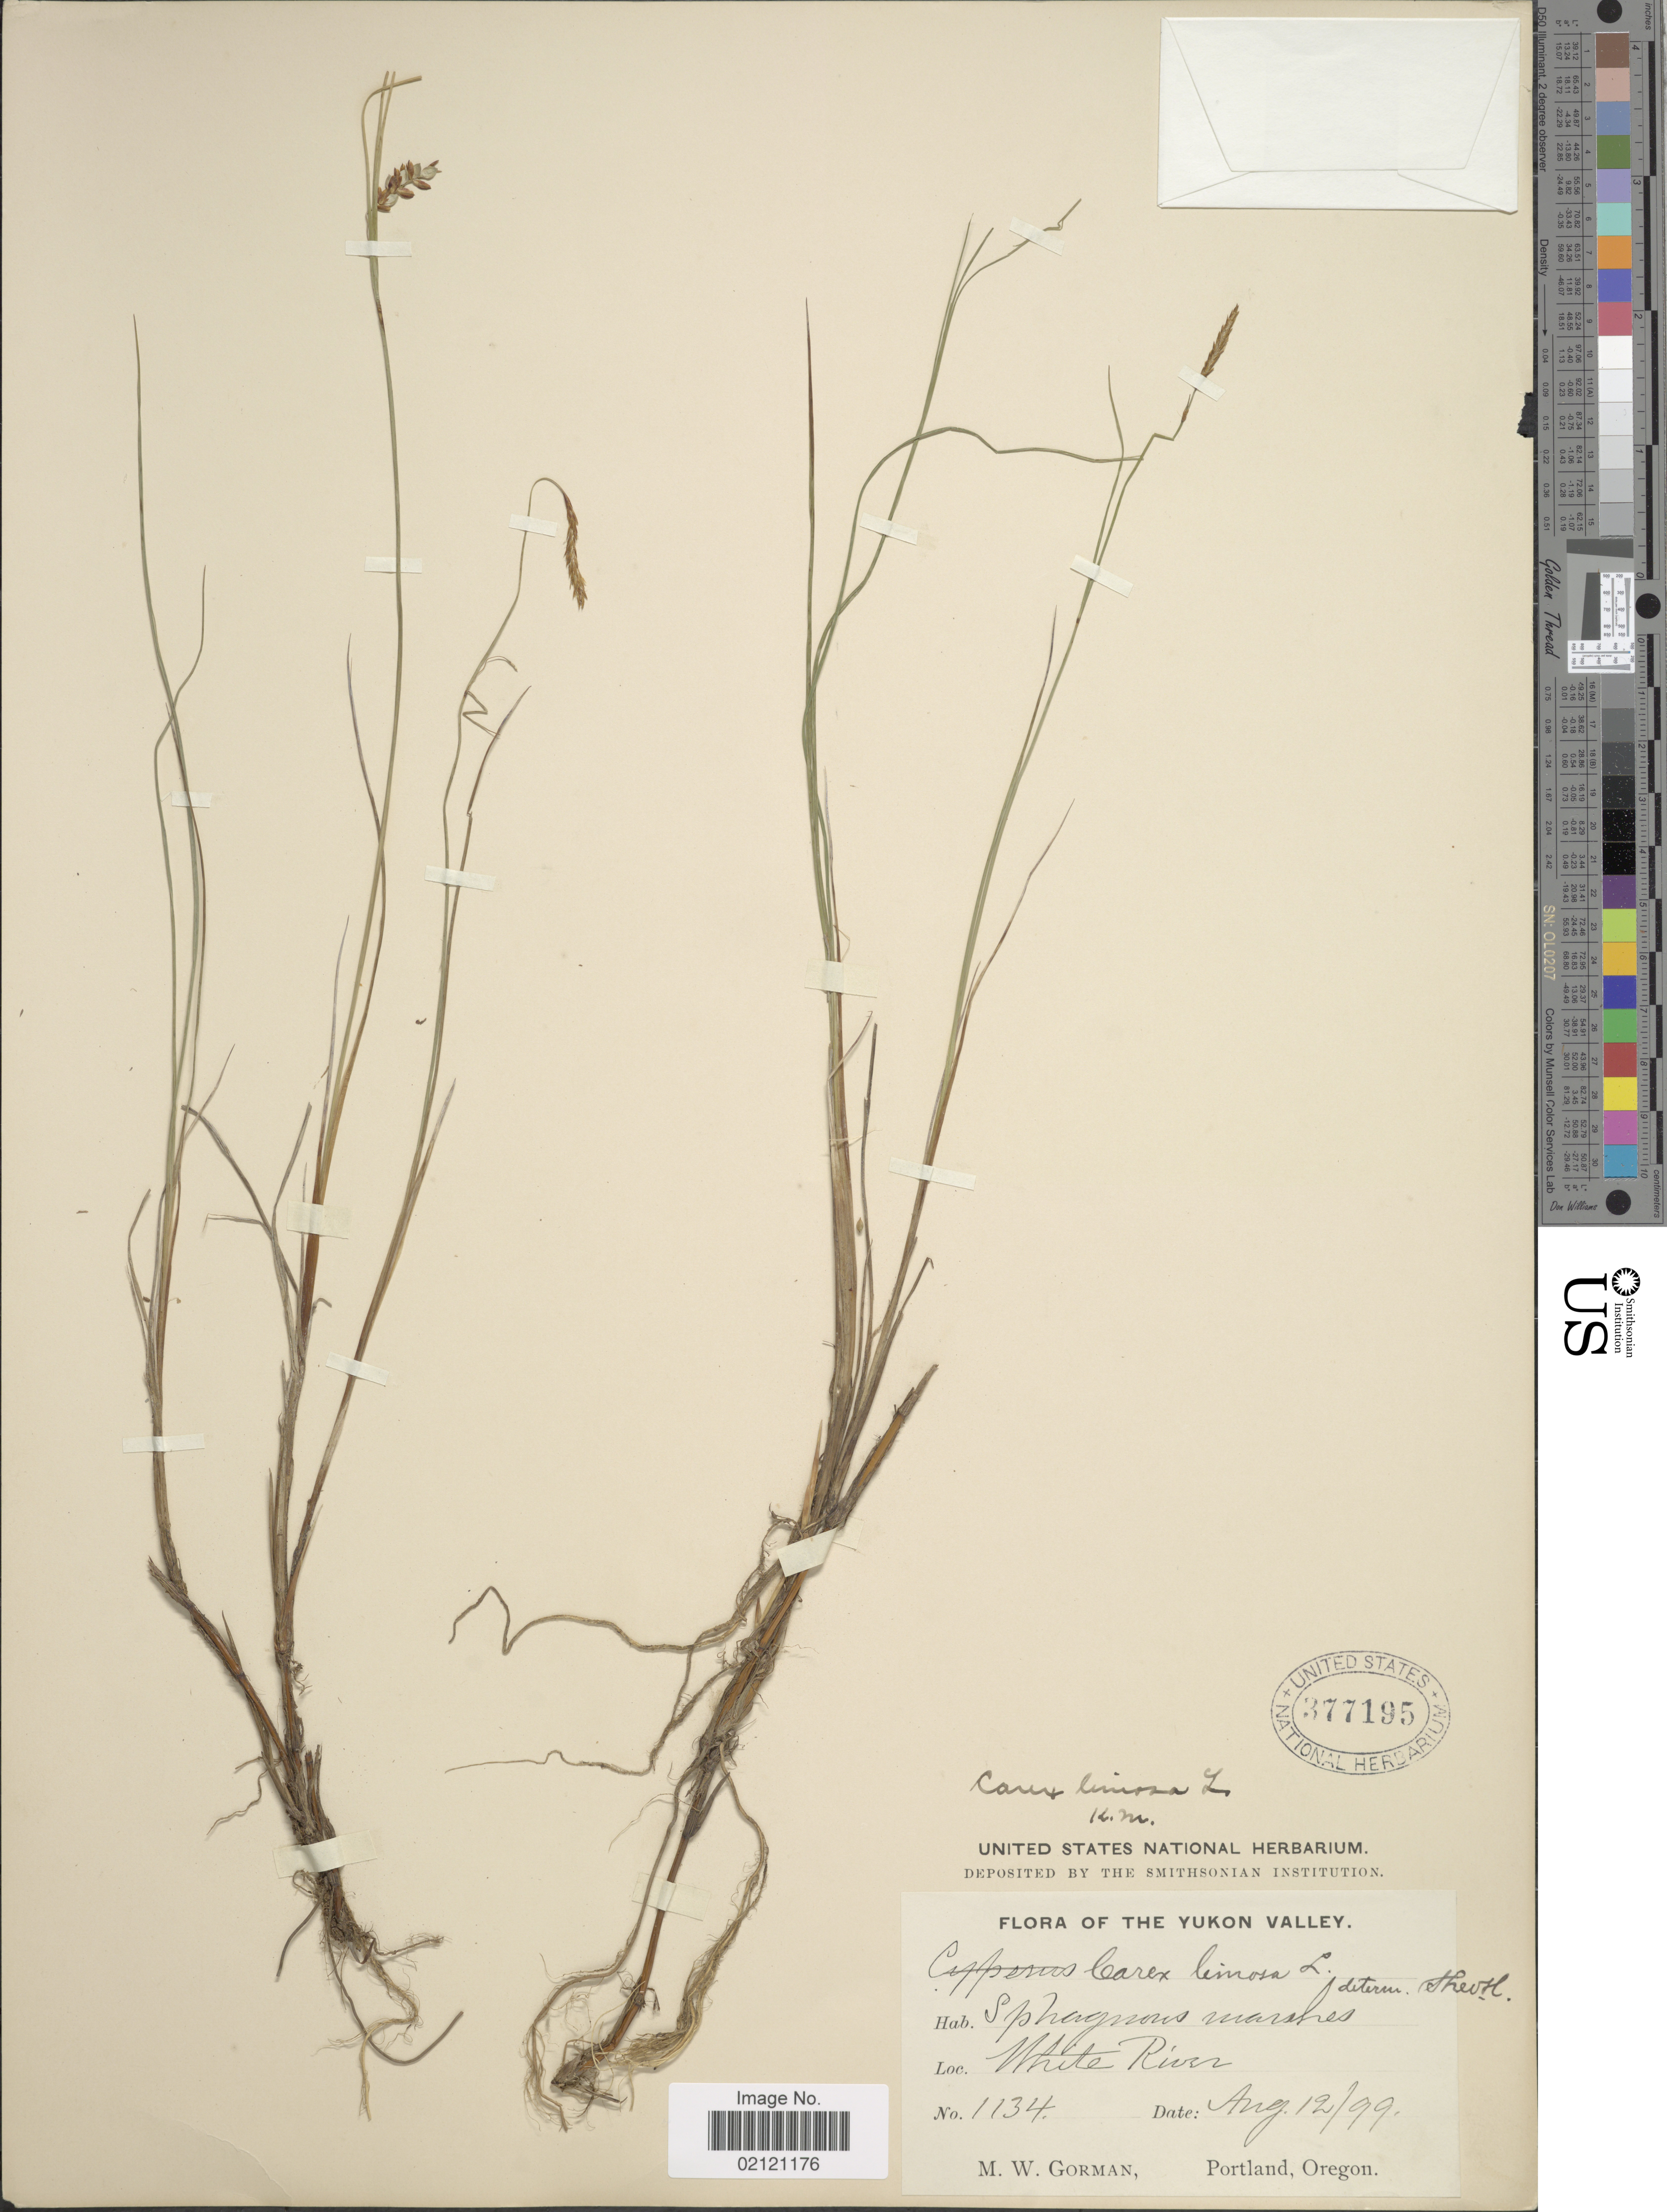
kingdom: Plantae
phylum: Tracheophyta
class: Liliopsida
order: Poales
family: Cyperaceae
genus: Carex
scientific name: Carex limosa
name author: L.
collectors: M. W. Gorman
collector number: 1134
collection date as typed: Transcribed d/m/y: 12/8/99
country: Canada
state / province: Yukon Territory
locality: Yukon Valley, White River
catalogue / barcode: US 377195